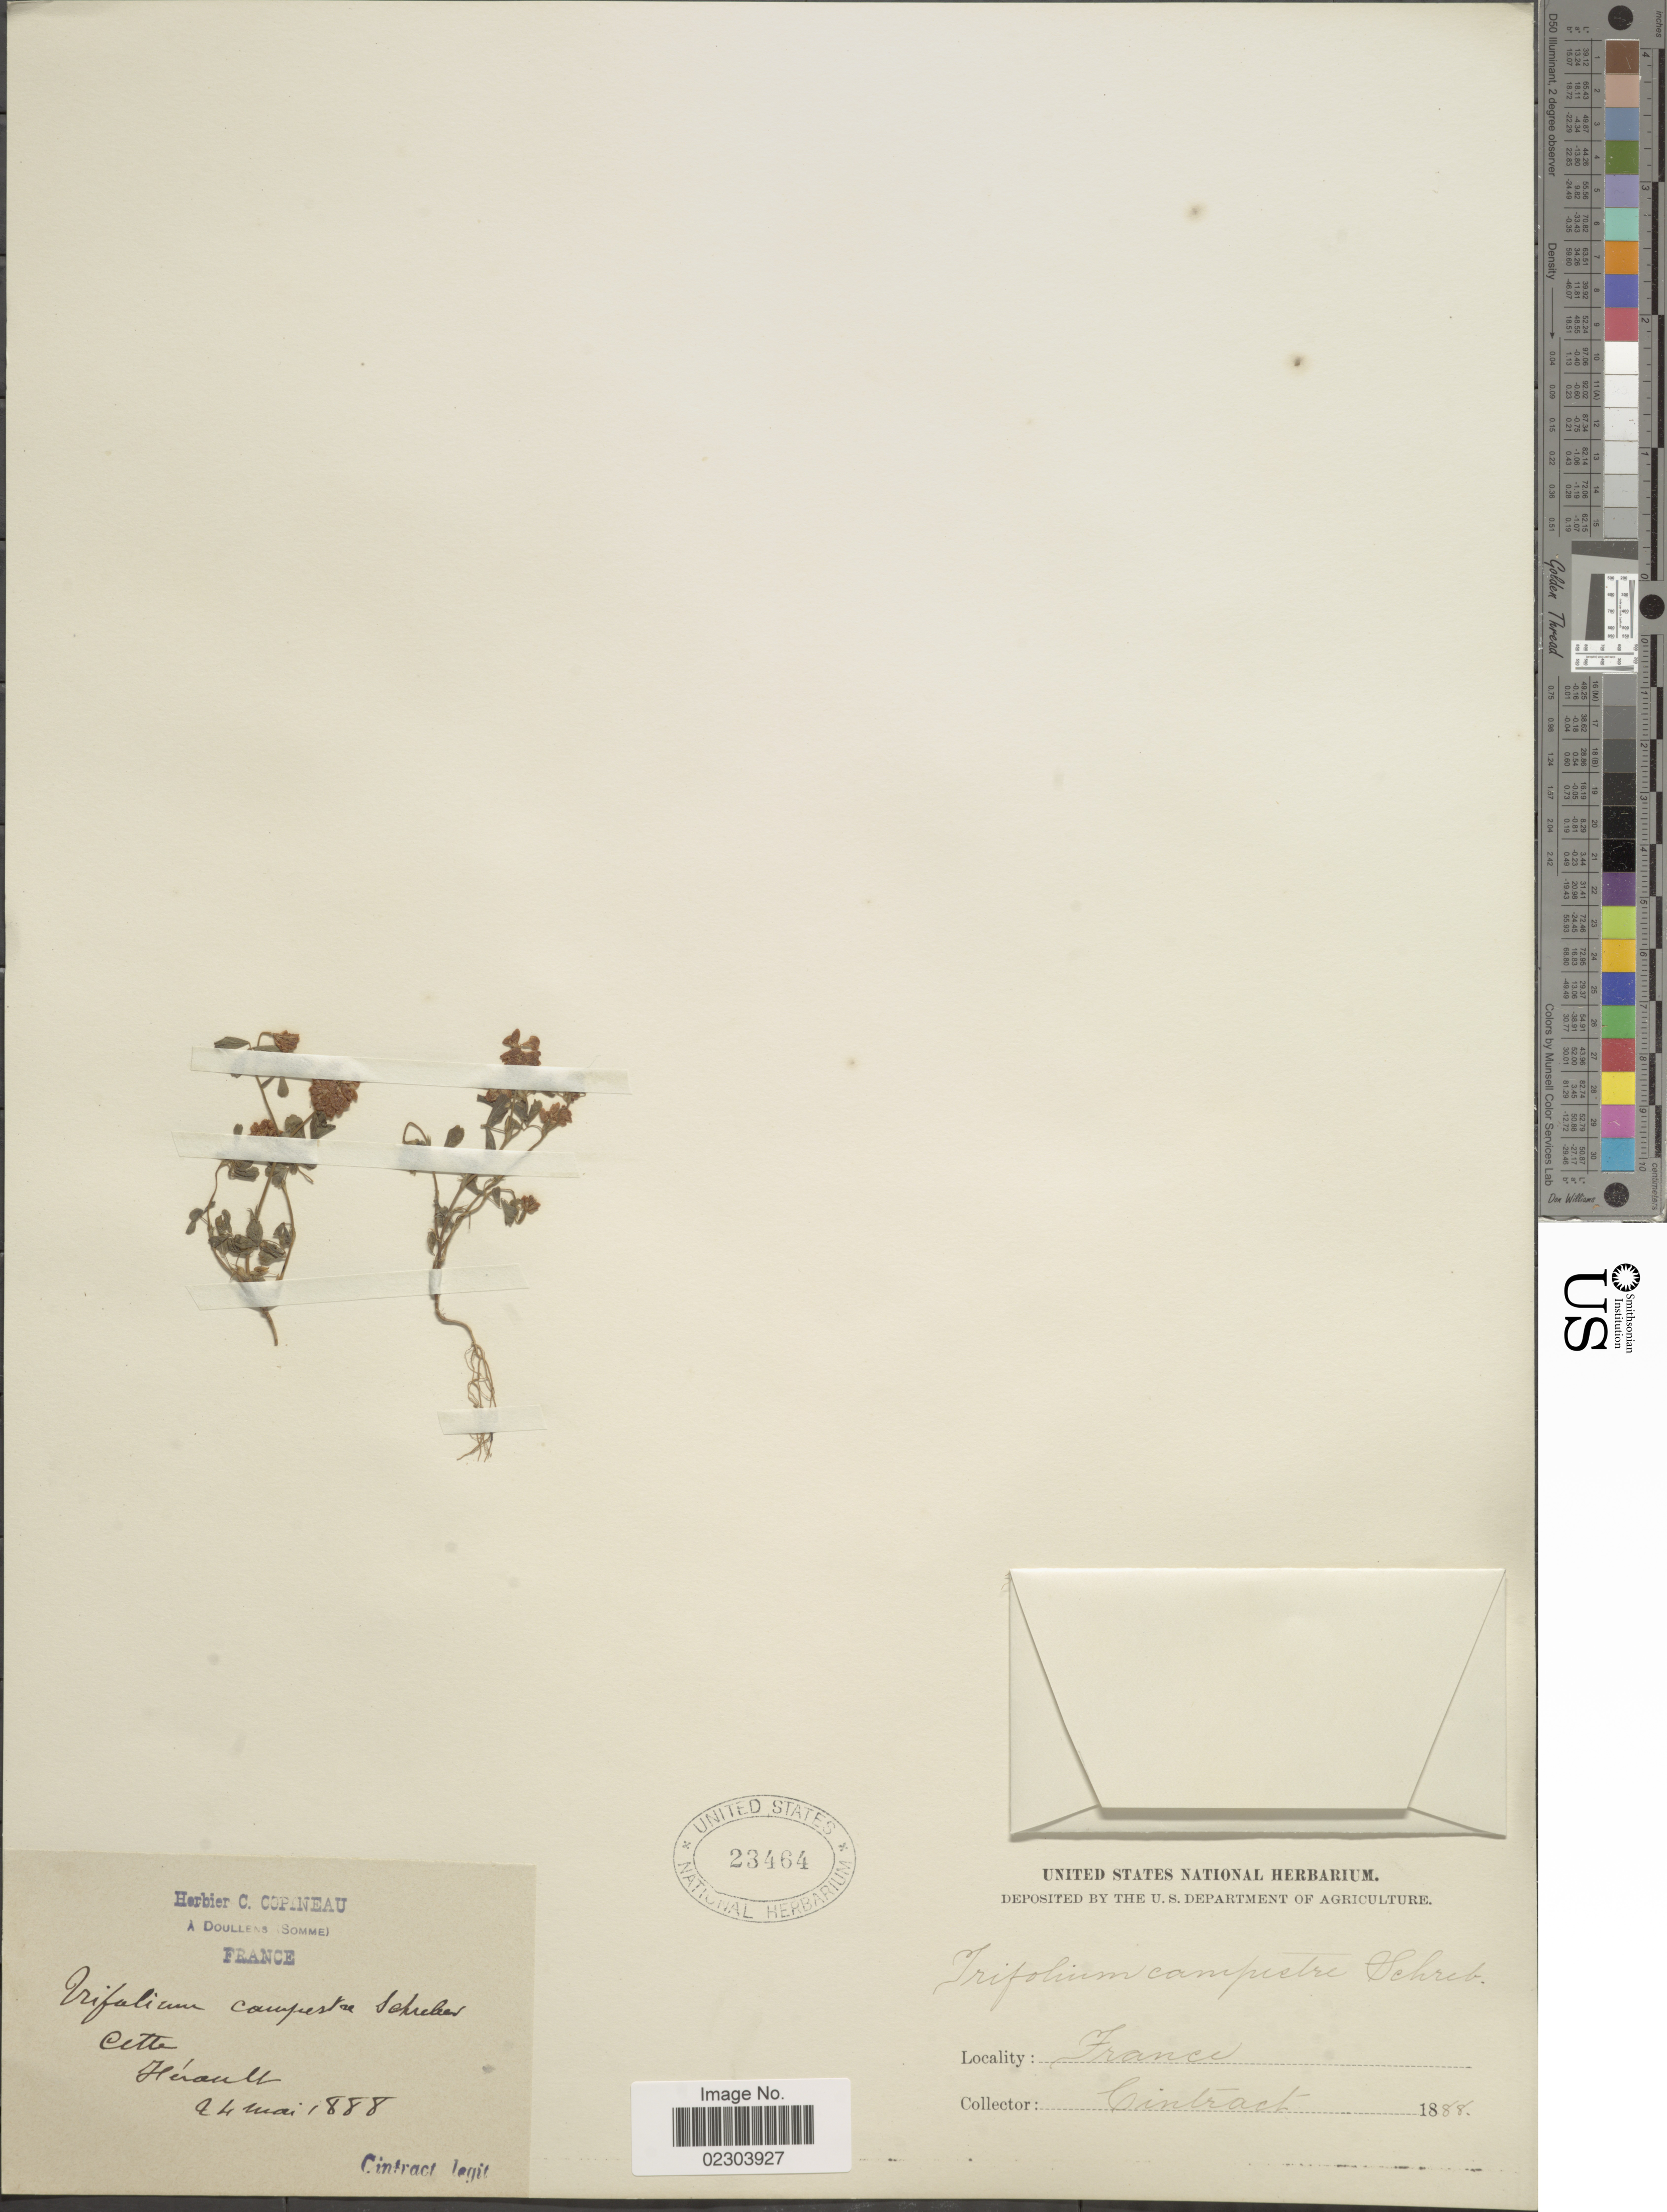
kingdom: Plantae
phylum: Tracheophyta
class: Magnoliopsida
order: Fabales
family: Fabaceae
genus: Trifolium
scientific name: Trifolium campestre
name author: Schreb.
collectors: Cintract, --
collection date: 1888-05-24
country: France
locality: Cette, Hérault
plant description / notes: No precise locality correction needed.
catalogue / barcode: US 23464